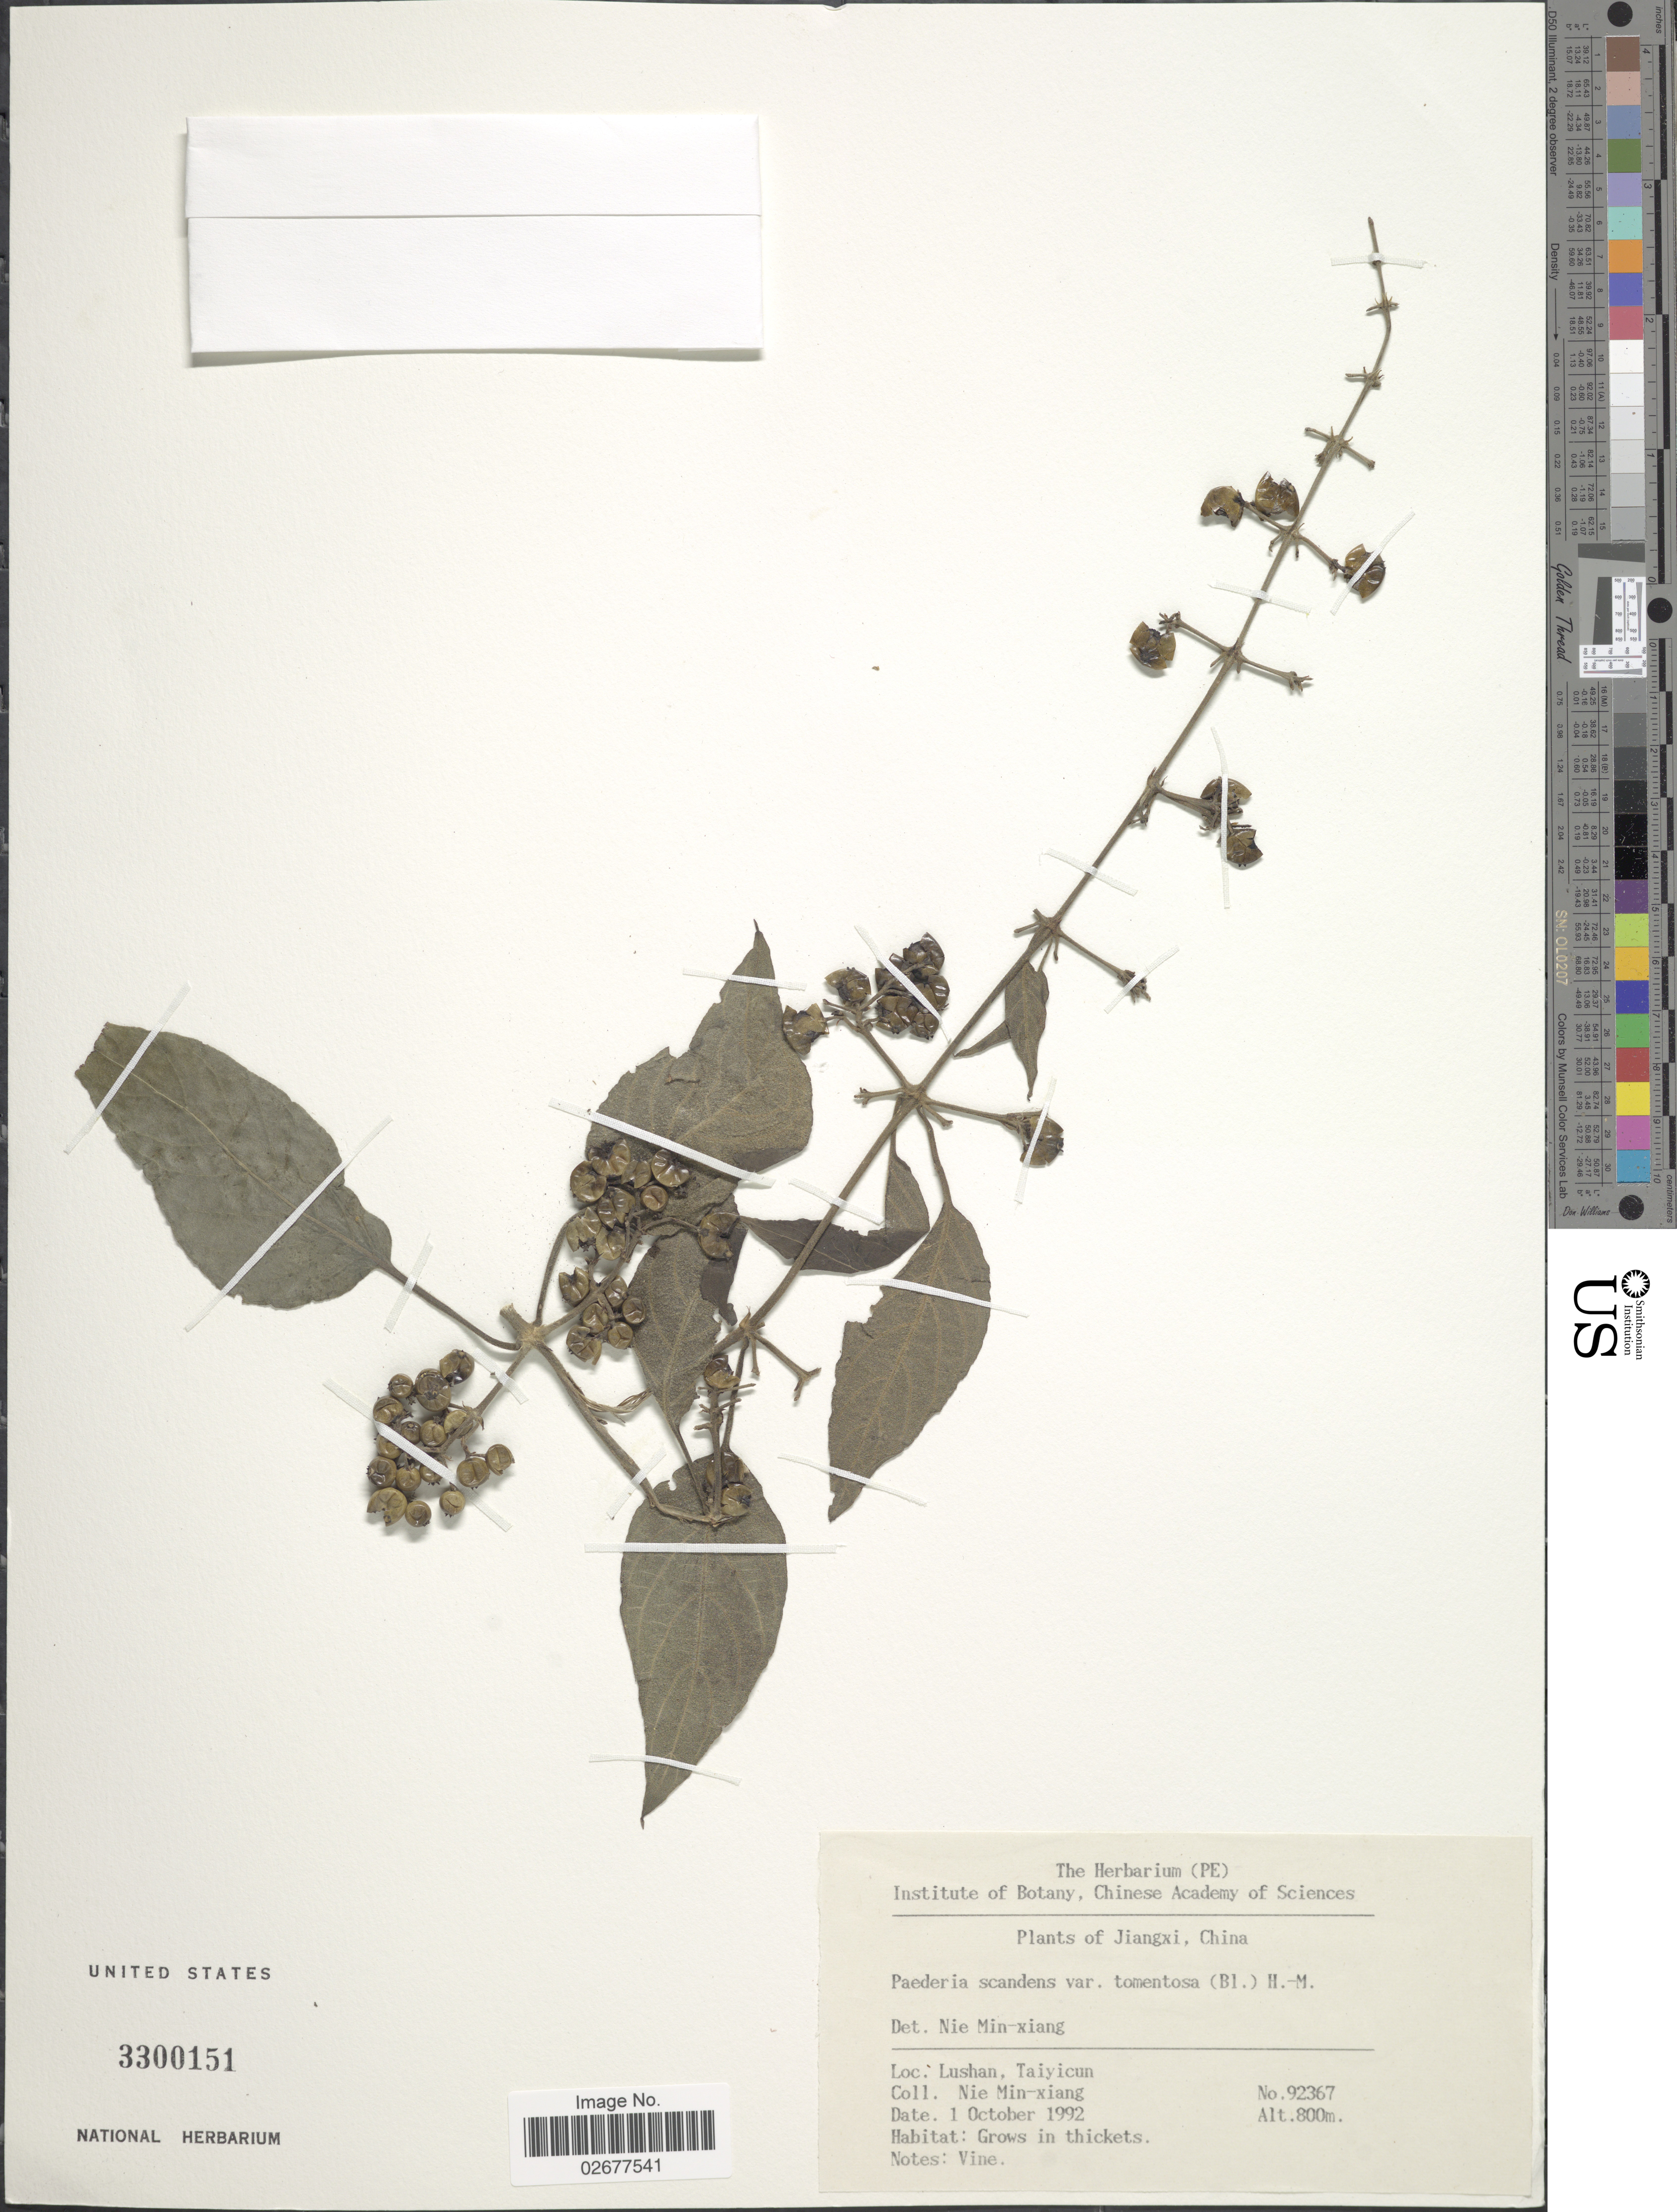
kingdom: Plantae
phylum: Tracheophyta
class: Magnoliopsida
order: Gentianales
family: Rubiaceae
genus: Paederia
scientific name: Paederia foetida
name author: Wall.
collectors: M. Nie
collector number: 92367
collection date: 1992-10-01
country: China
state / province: Jiangxi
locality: Lushan, Taiyicum.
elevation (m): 800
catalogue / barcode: US 3300151